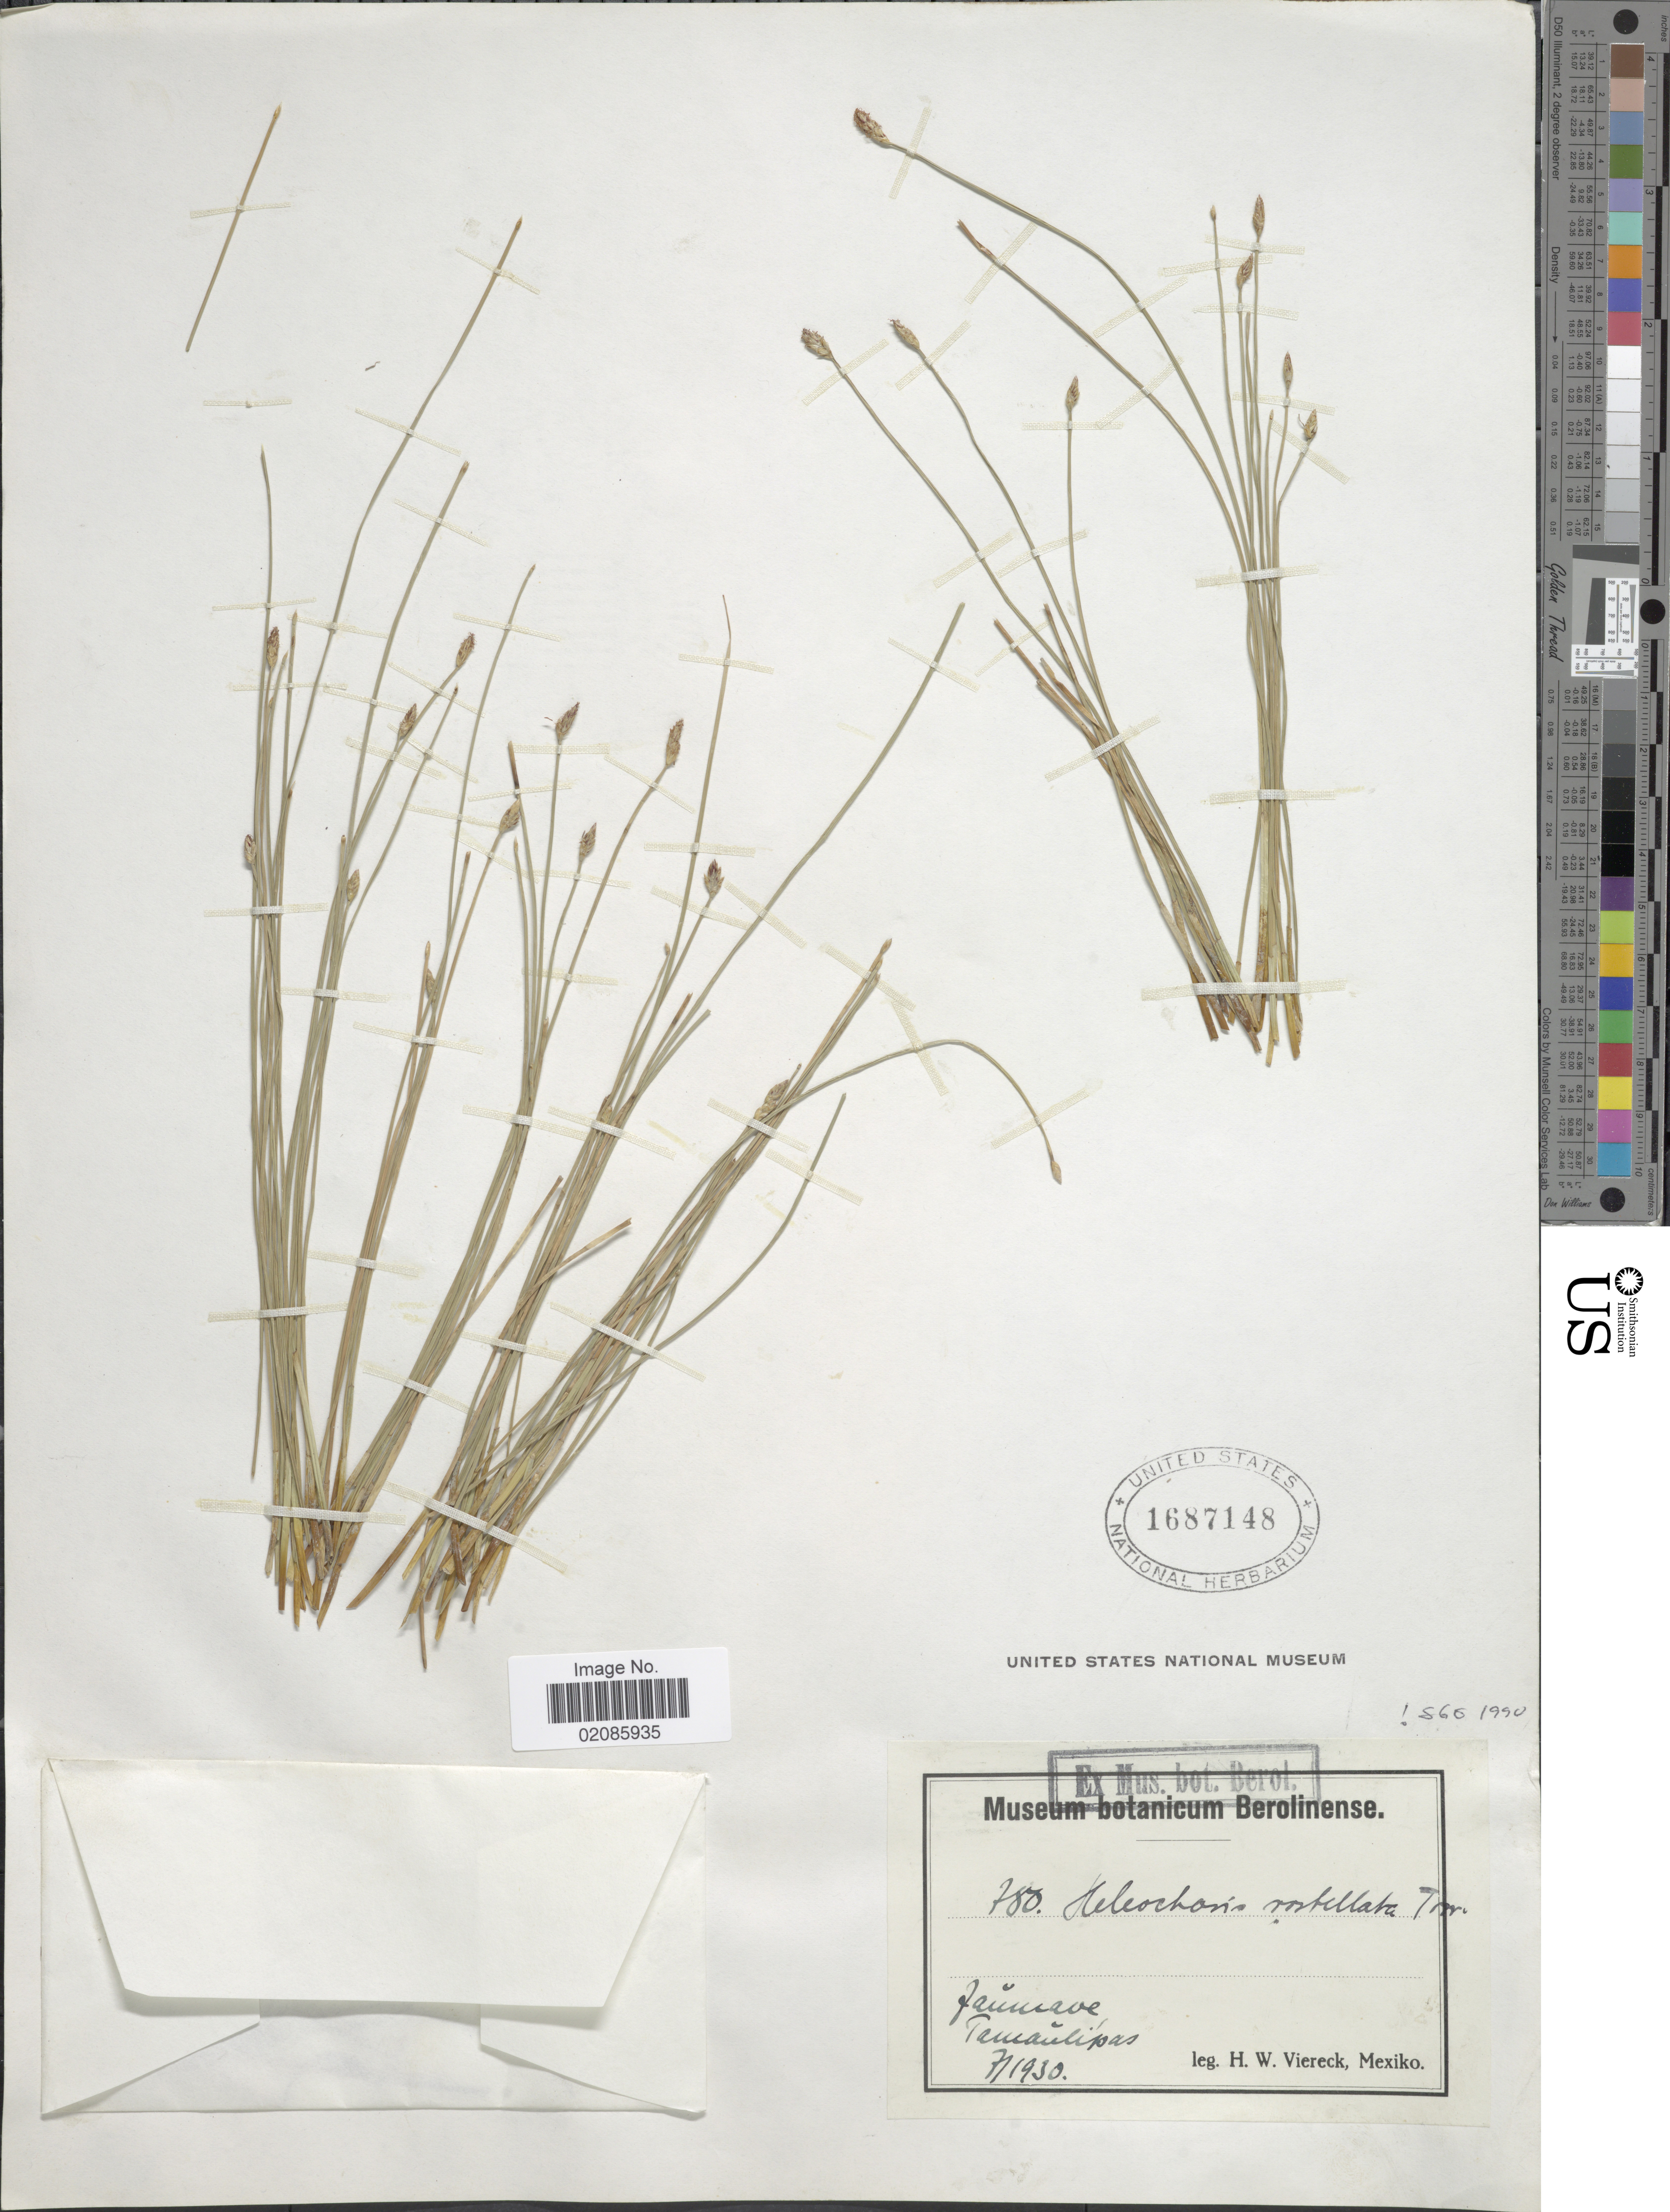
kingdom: Plantae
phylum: Tracheophyta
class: Liliopsida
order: Poales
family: Cyperaceae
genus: Eleocharis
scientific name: Eleocharis rostellata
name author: (Torr.) Torr.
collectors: H. W. Viereck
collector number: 780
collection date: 1930-07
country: Mexico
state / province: Tamaulipas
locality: Jaumave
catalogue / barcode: US 1687148